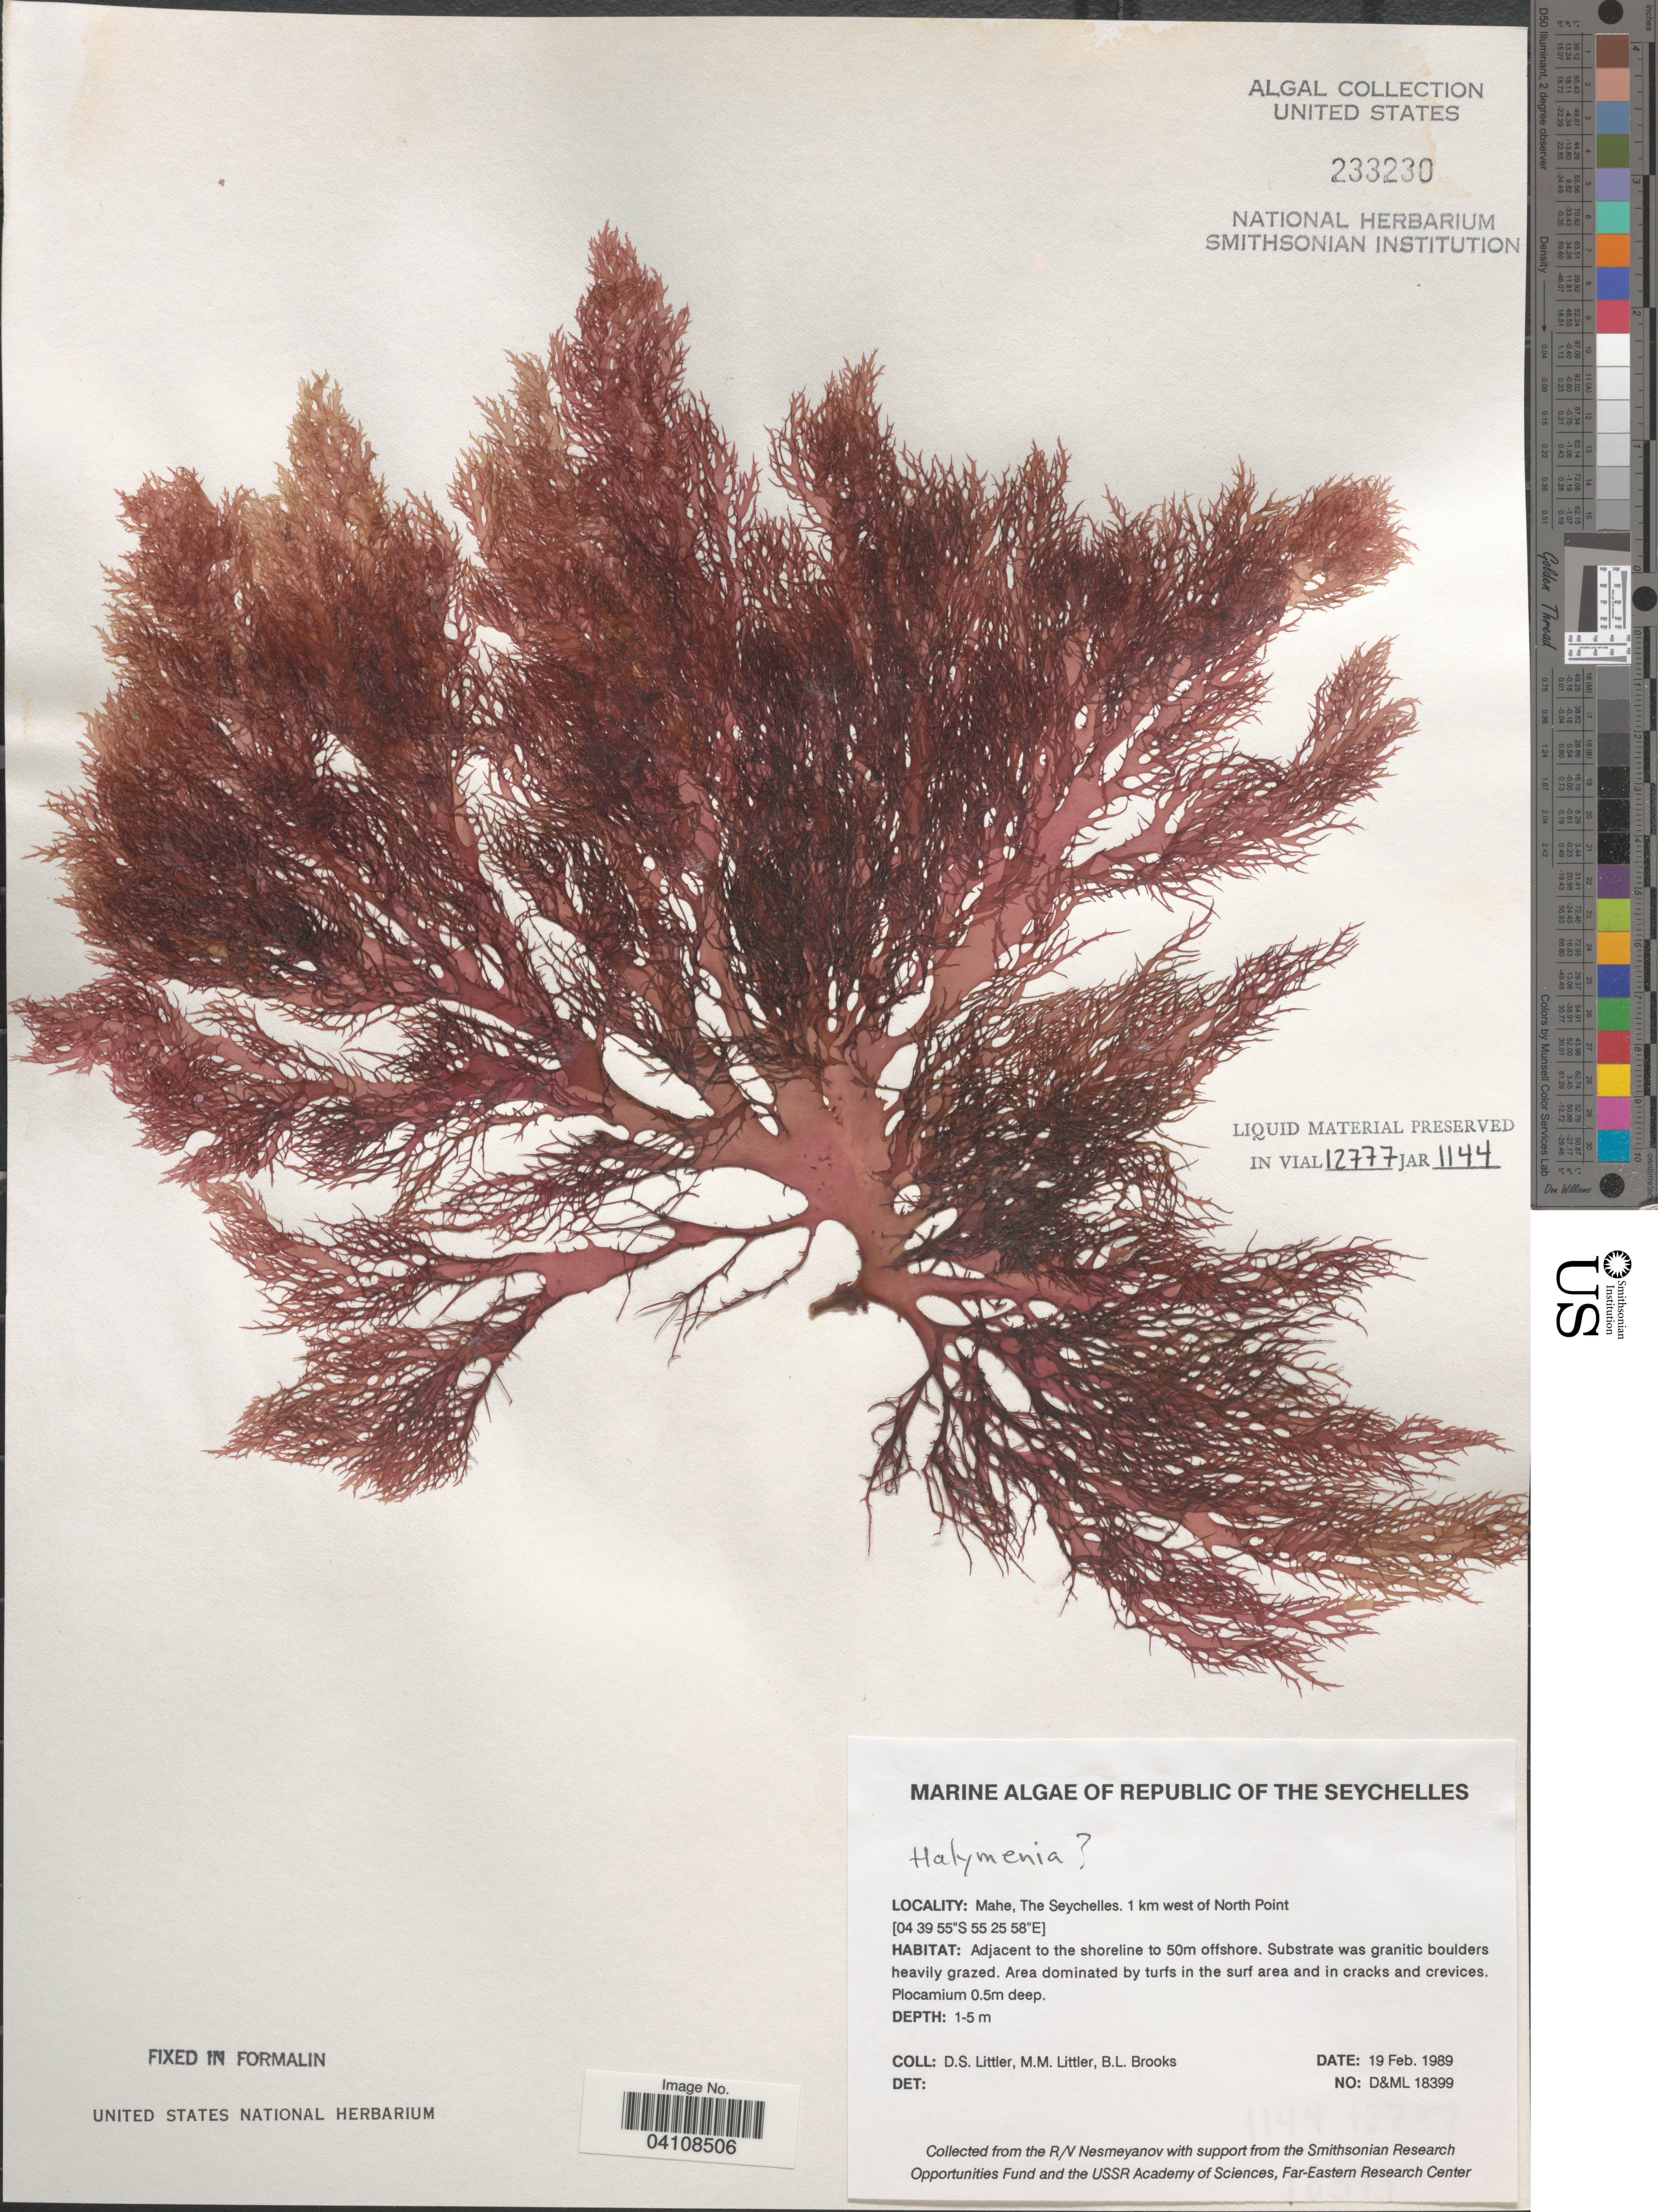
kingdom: Plantae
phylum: Rhodophyta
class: Florideophyceae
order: Halymeniales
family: Halymeniaceae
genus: Halymenia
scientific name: Halymenia sp.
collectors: D. S. Littler & B. Brooks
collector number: D&ML18399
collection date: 1989-02-19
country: Seychelles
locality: Republic of The Seychelles. Mahe. 1 km west of North Point. Adjacent to the shoreline to 50m offshore.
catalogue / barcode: US 233230